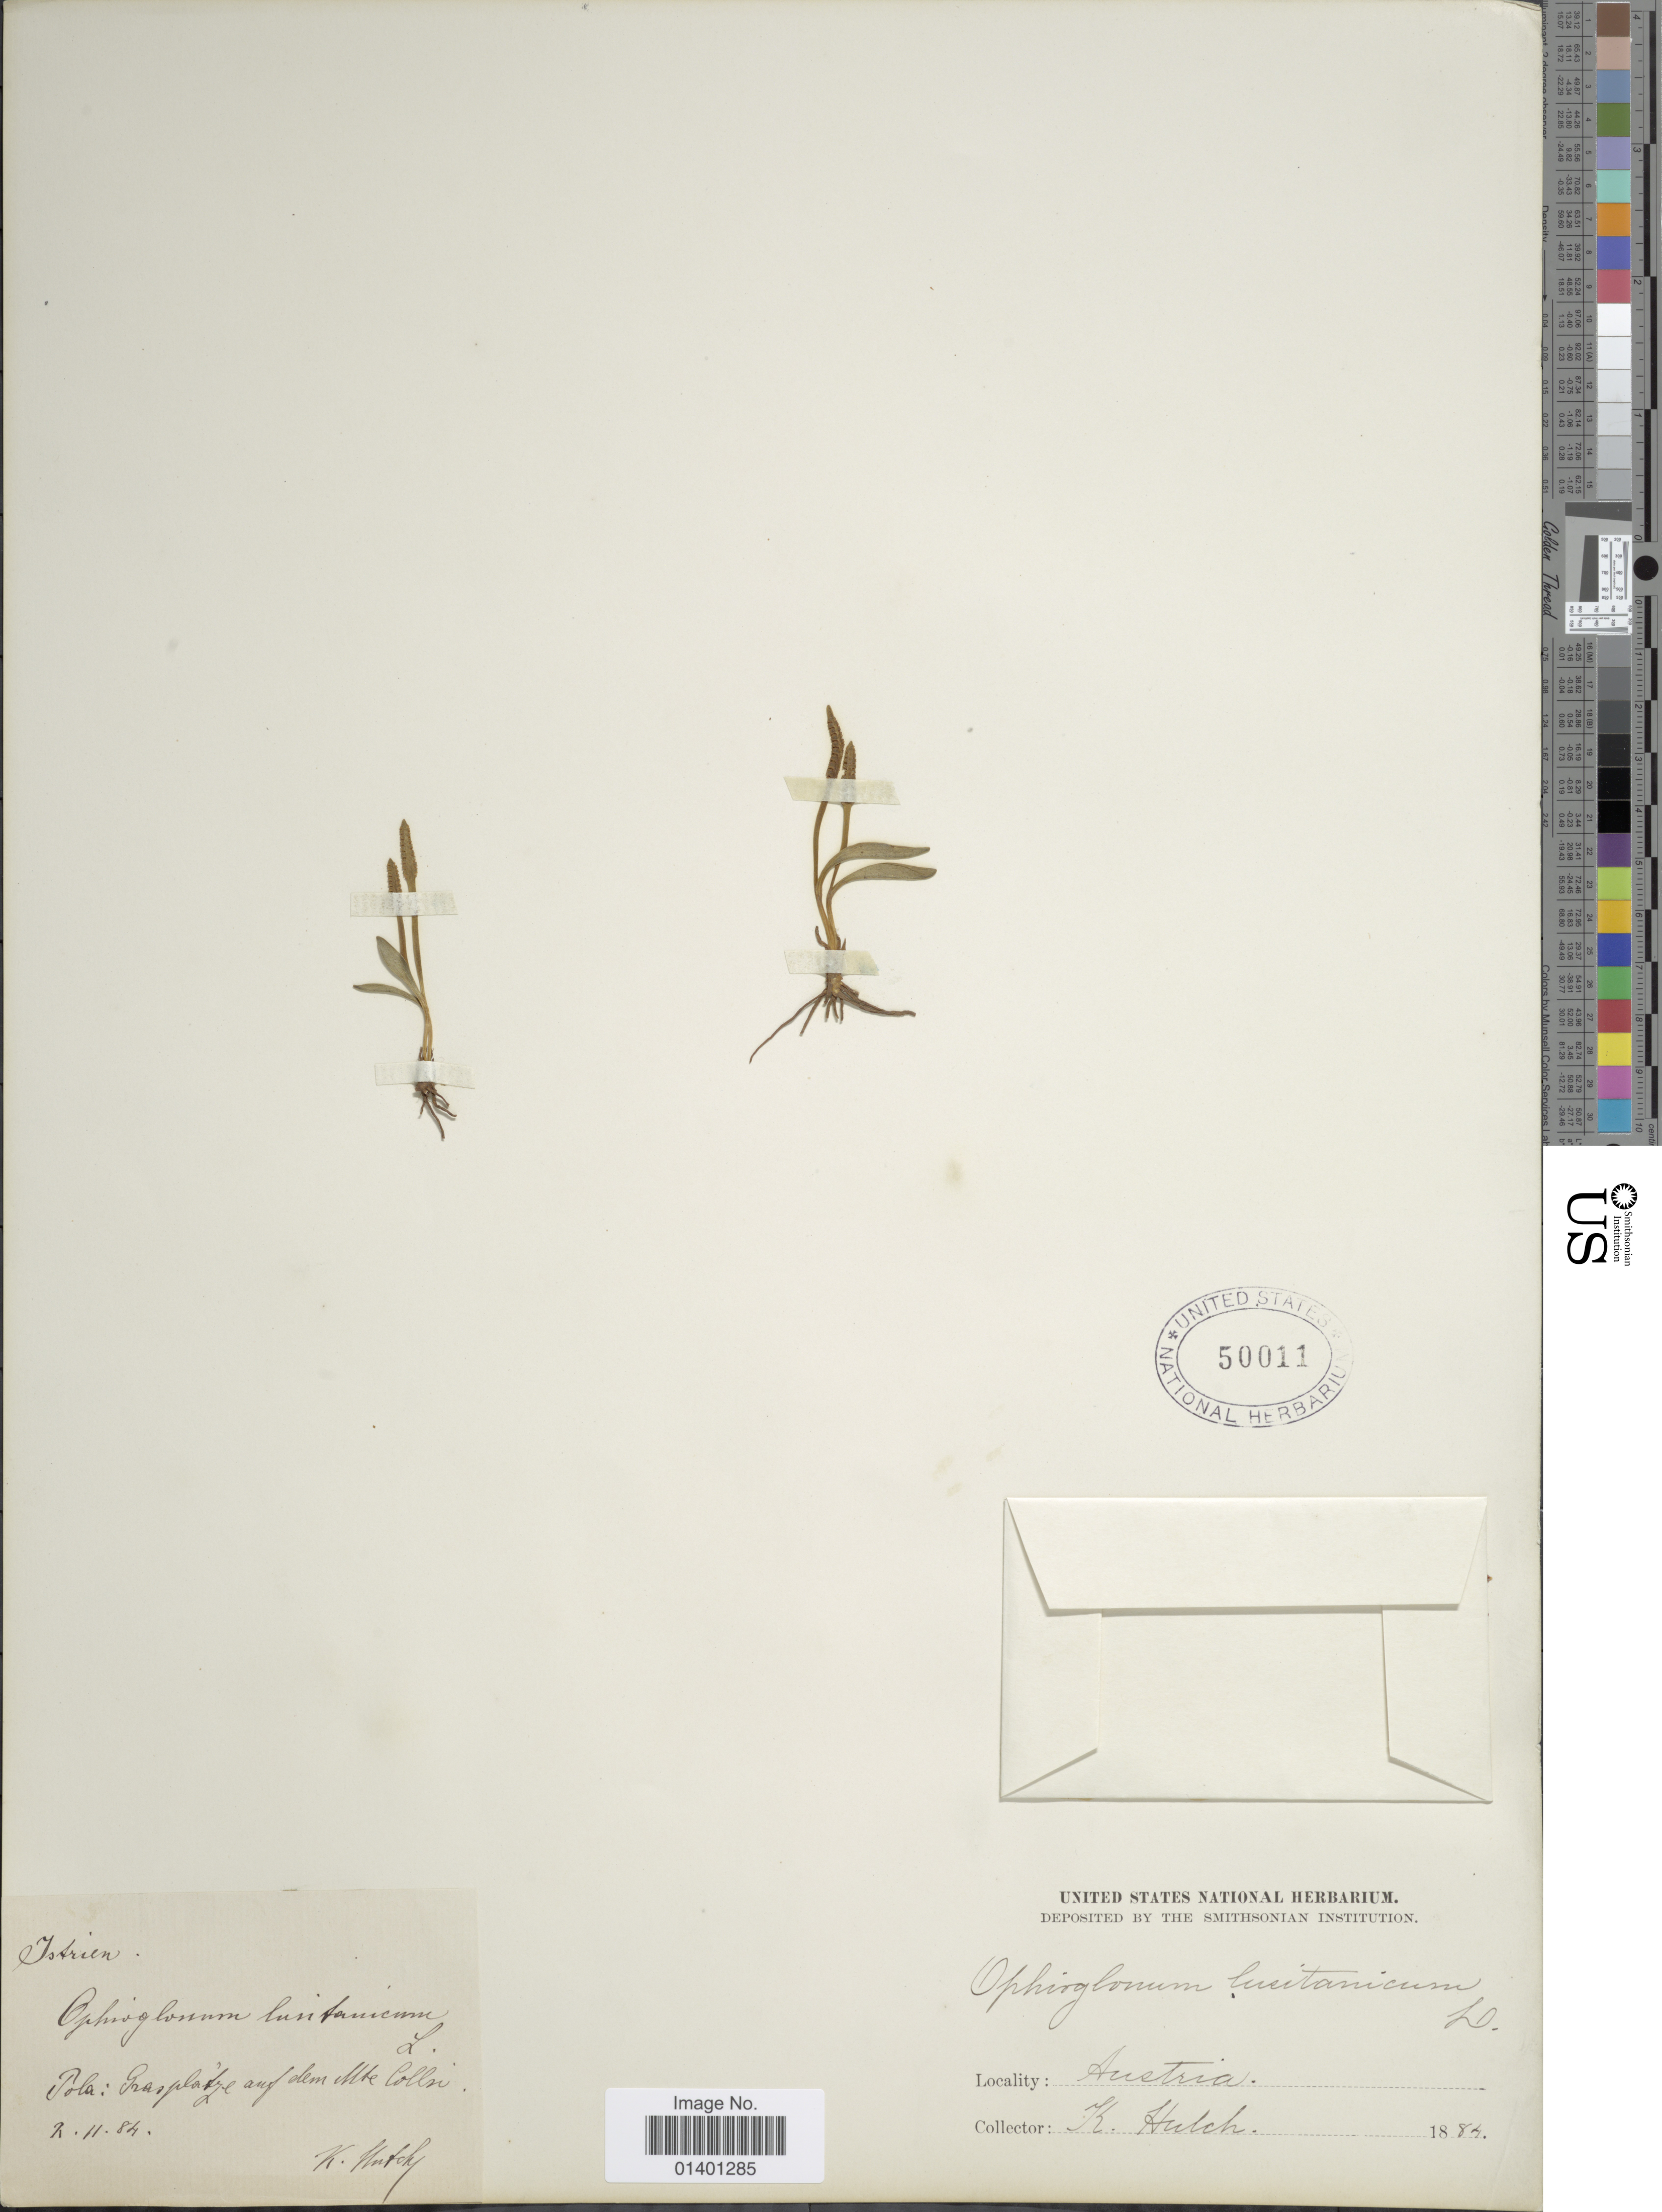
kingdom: Plantae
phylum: Tracheophyta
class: Polypodiopsida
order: Ophioglossales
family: Ophioglossaceae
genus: Ophioglossum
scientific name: Ophioglossum lusitanicum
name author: L.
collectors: K. Hutch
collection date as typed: Transcribed d/m/y: 2/11/84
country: Croatia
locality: "Austria". Istrien, Pola: Prasplatje auf dem Mte Colla [interpreted] [Pola = Pula, now in Croatia]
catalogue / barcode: US 50011